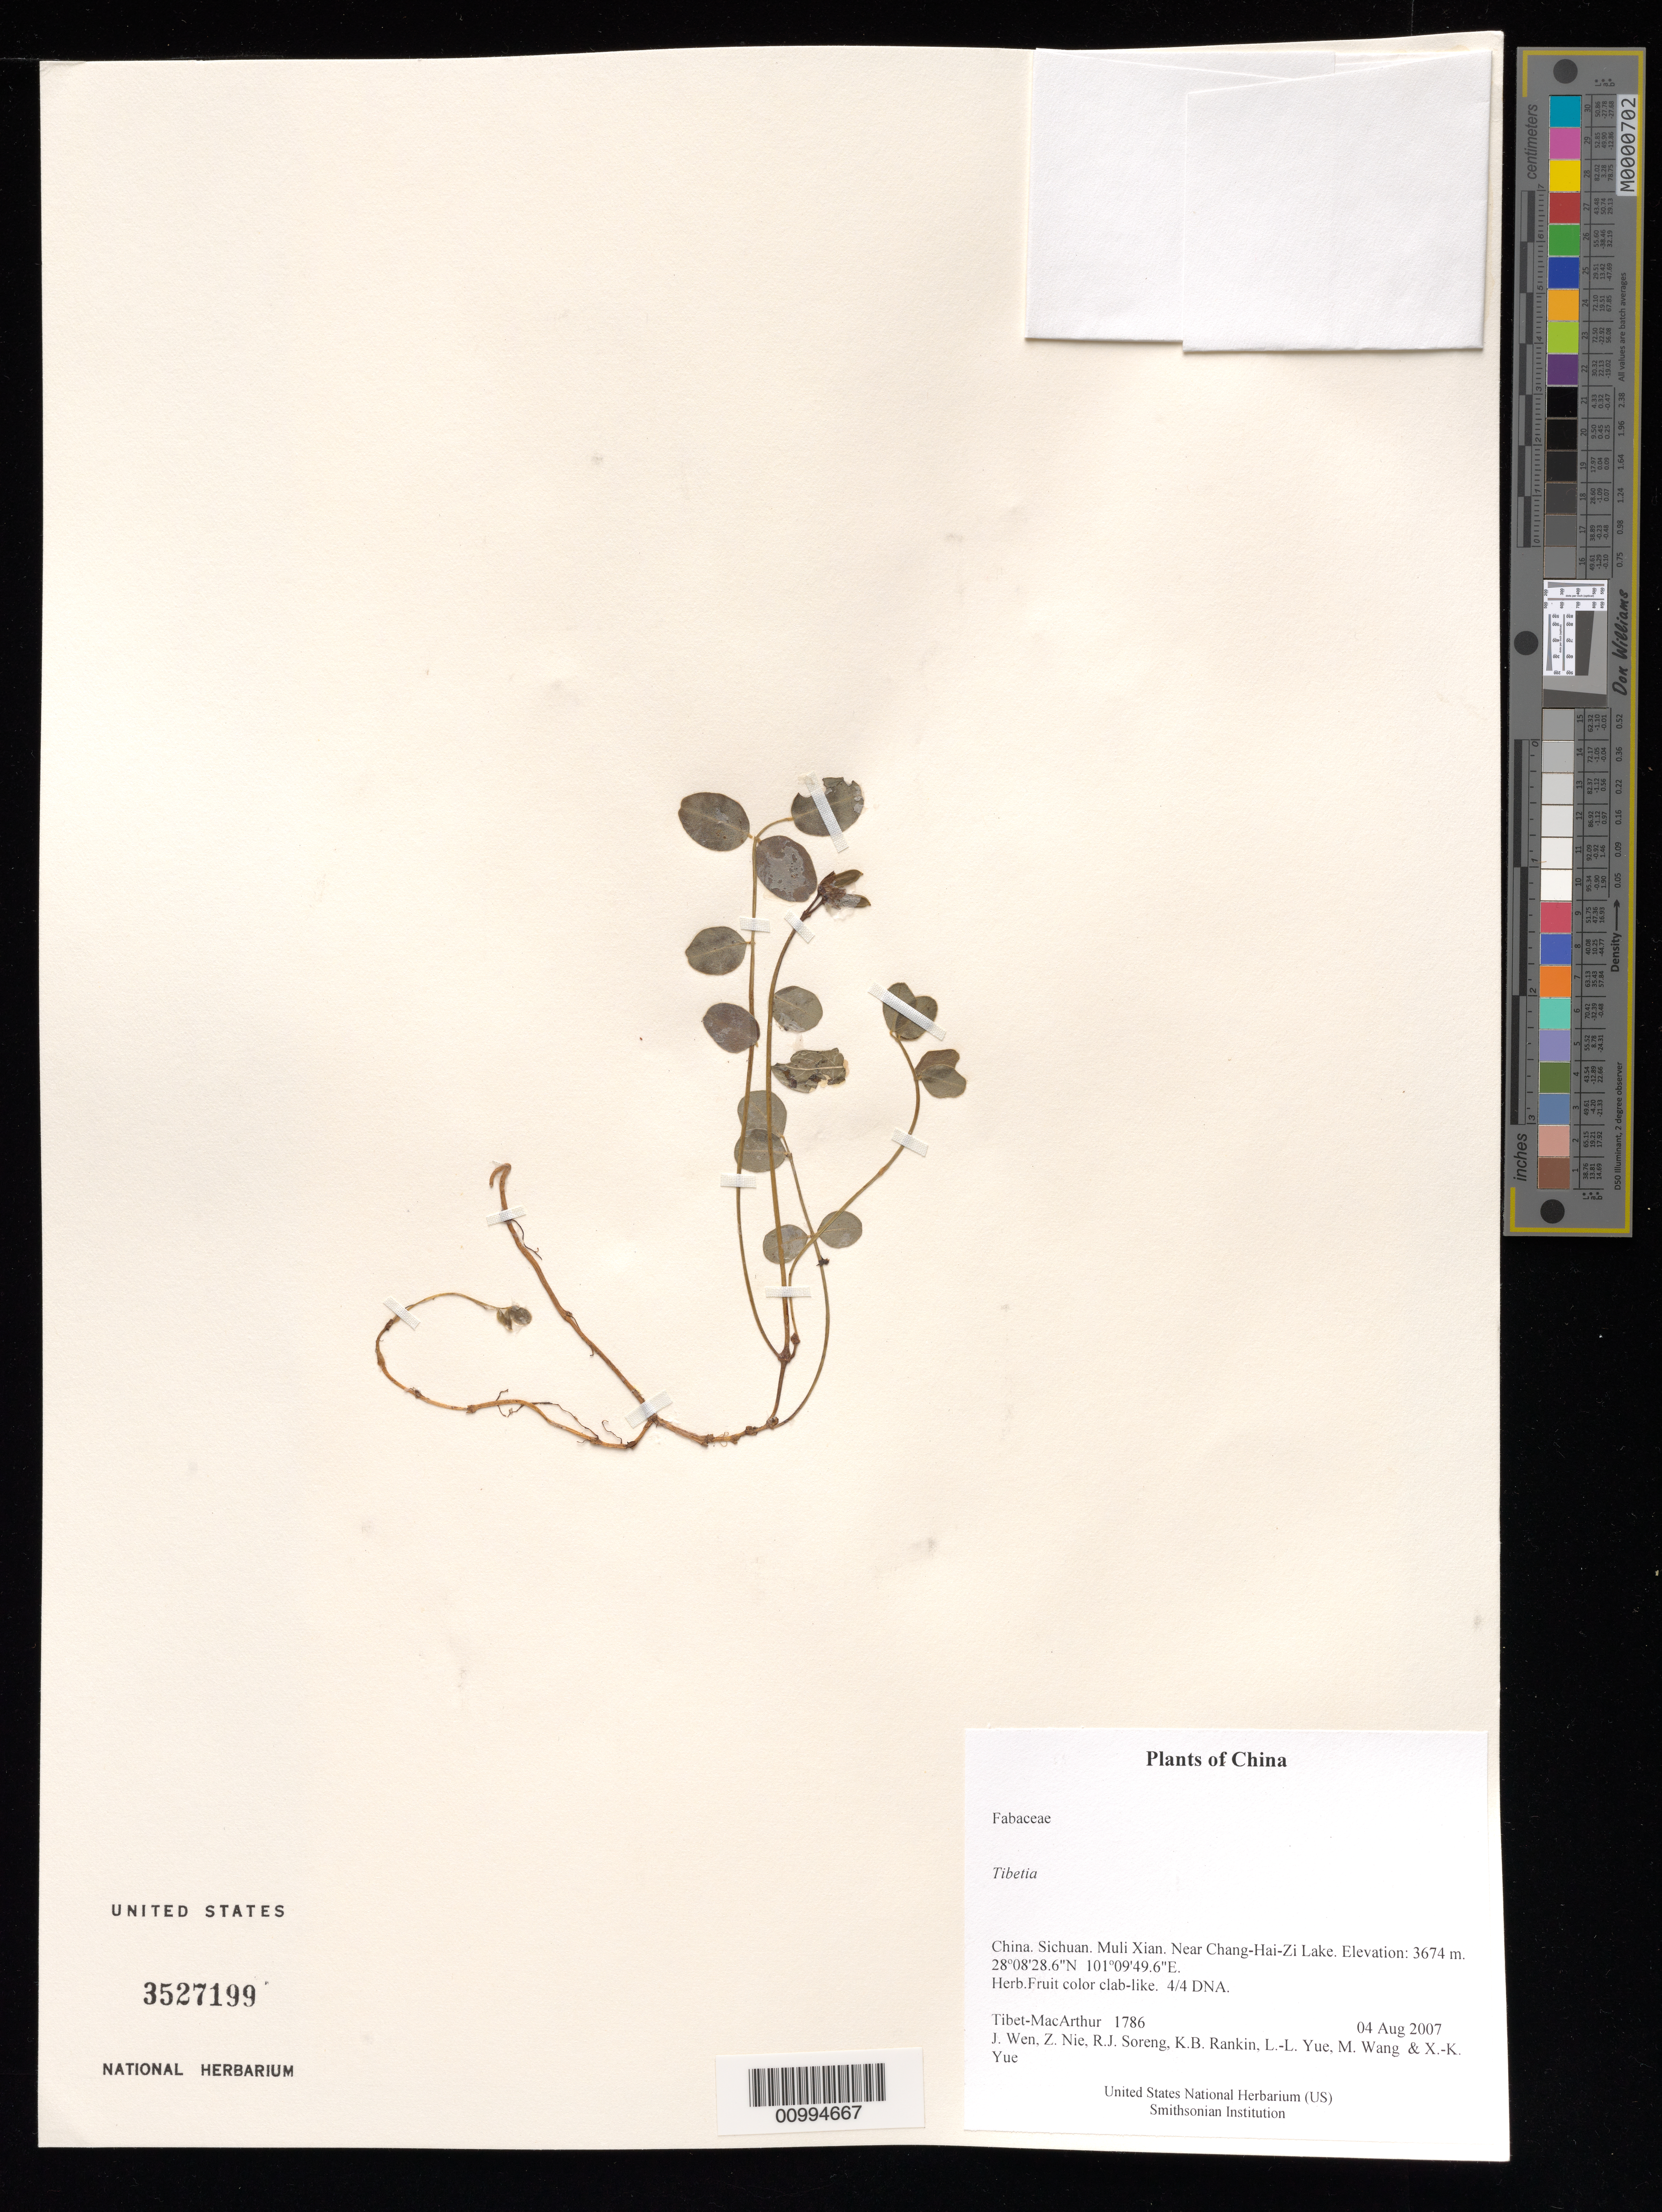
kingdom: Plantae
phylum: Tracheophyta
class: Magnoliopsida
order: Fabales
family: Fabaceae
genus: Tibetia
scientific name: Tibetia sp.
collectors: Tibet-MacArthur, J. Wen, Z. Nie, R. J. Soreng, K. Rankin, L. Yue, M. Wang & X. Yue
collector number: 1786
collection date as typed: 04 Aug 2007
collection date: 2007-08-04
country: China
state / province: Sichuan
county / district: Muli Xian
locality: Near Chang-Hai-Zi Lake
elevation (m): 3674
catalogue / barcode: US 3527199